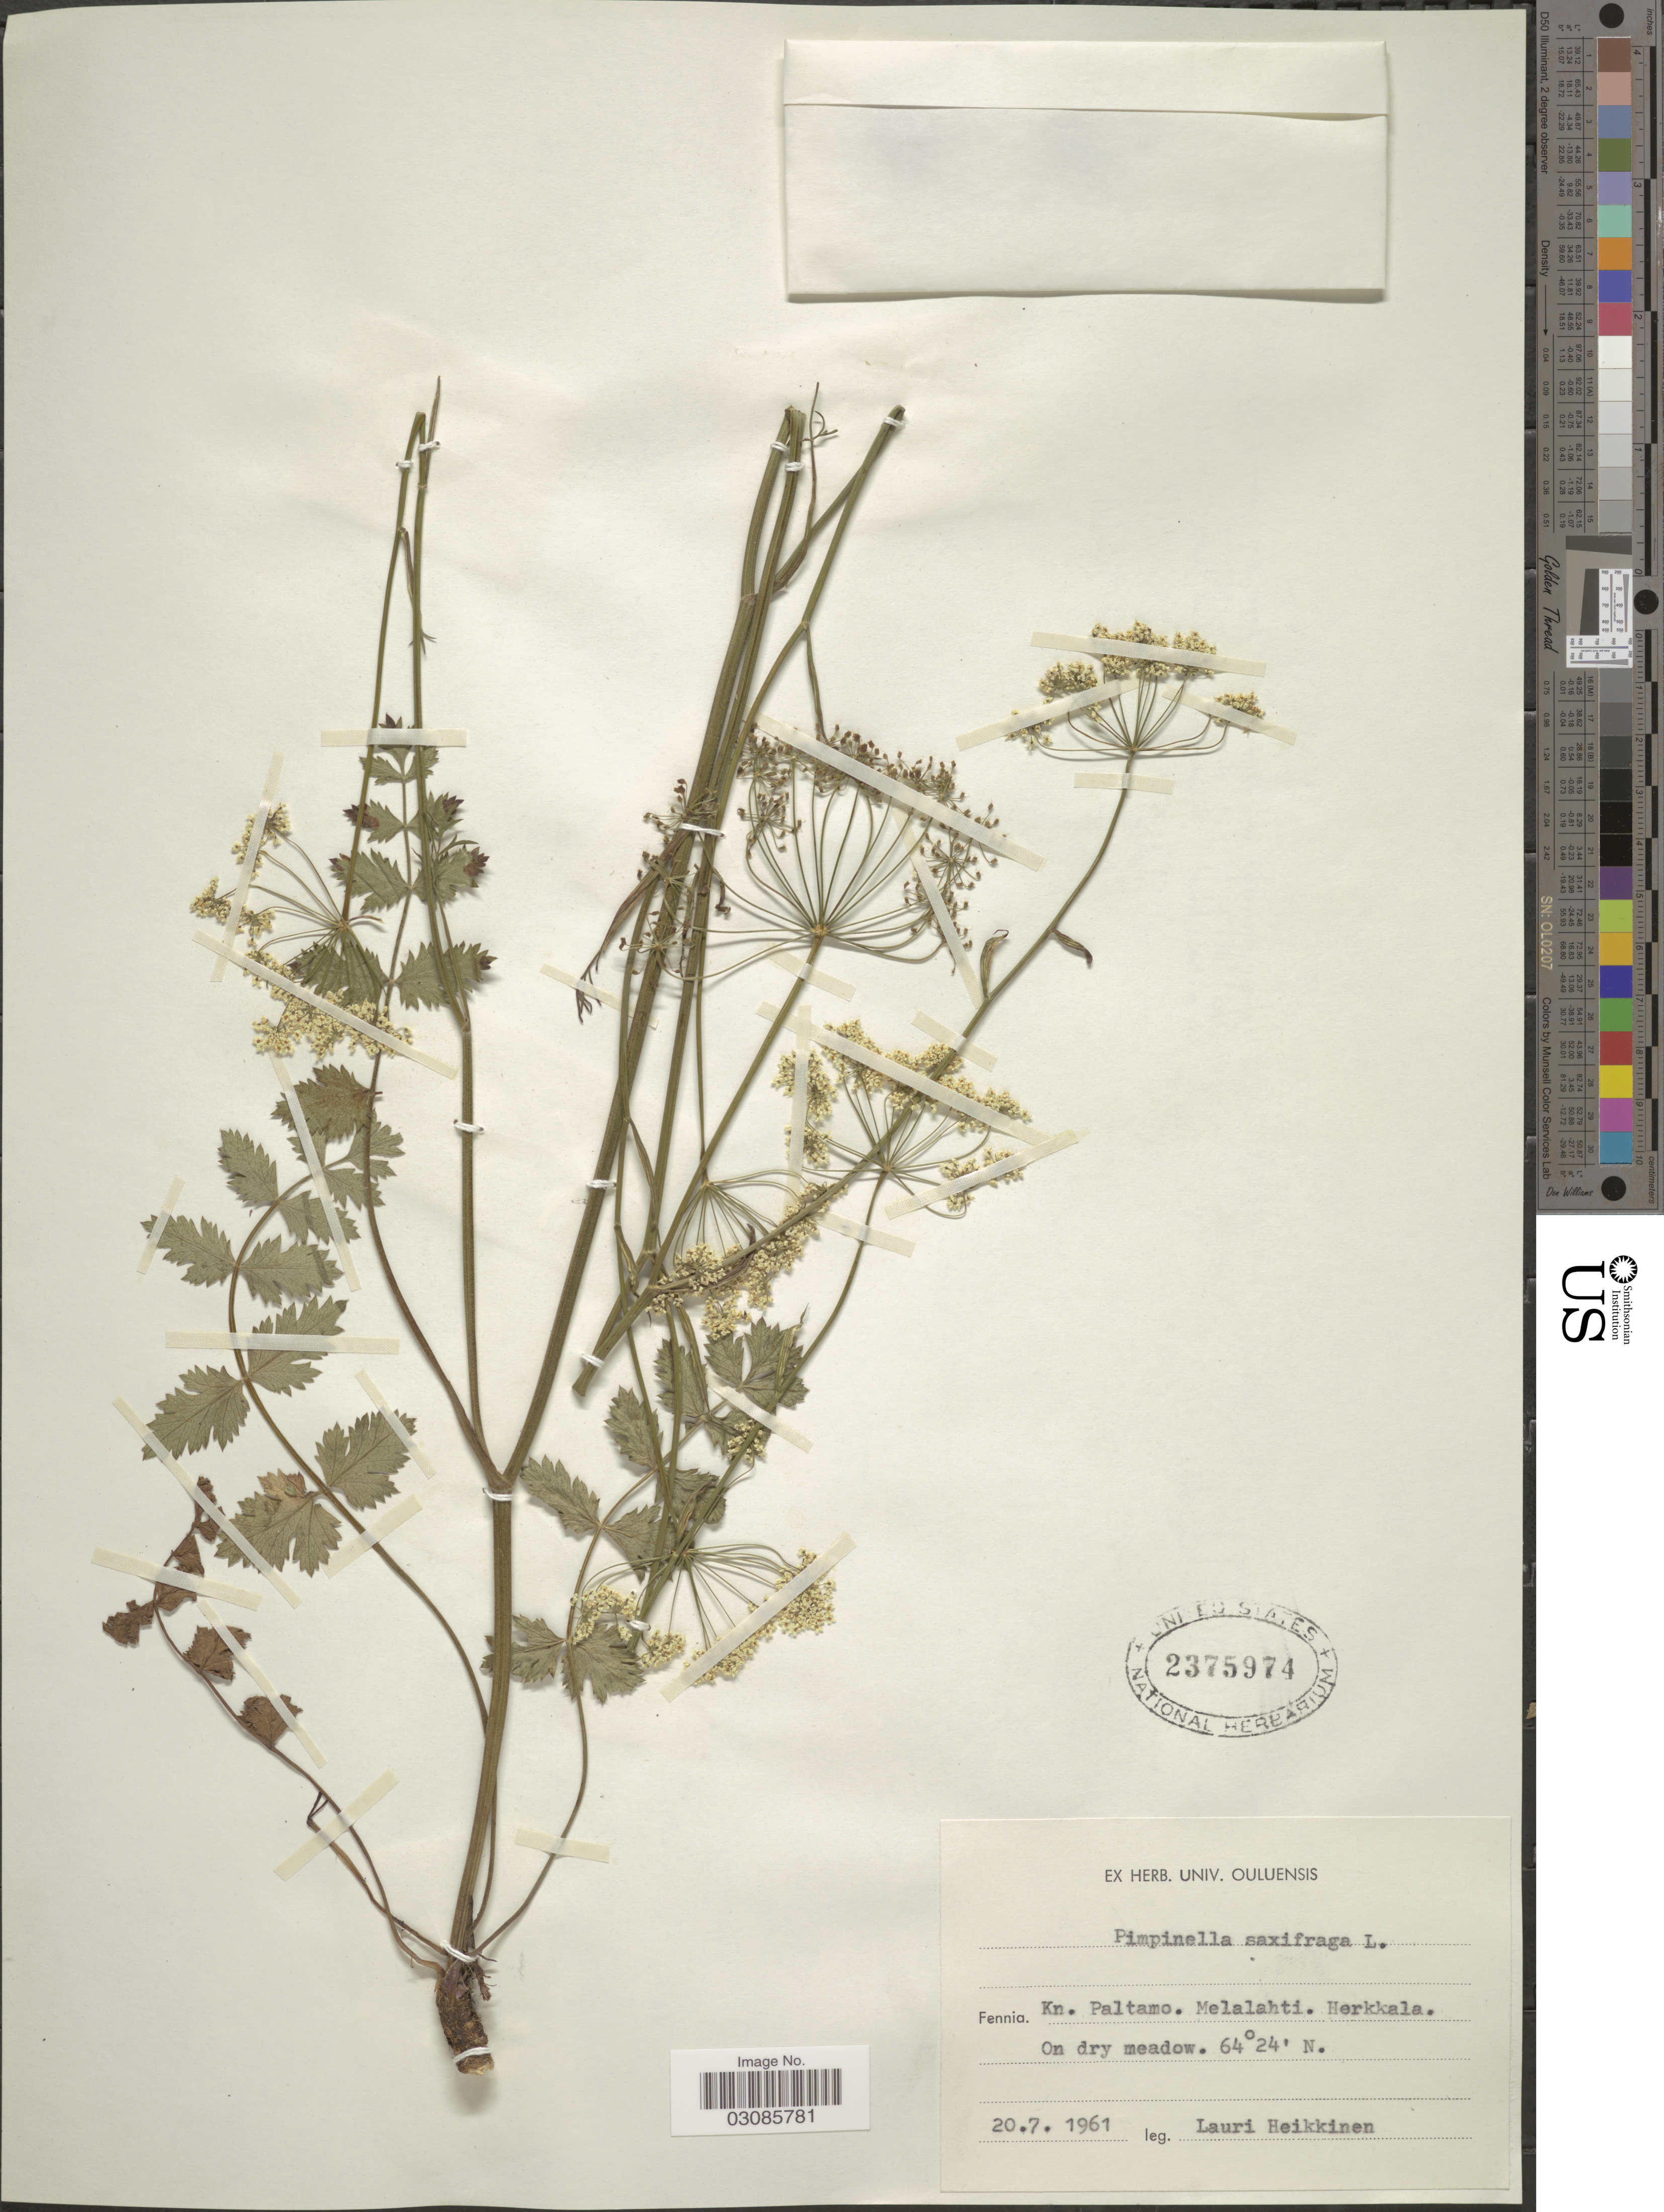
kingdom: Plantae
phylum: Tracheophyta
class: Magnoliopsida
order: Apiales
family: Apiaceae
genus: Pimpinella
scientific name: Pimpinella saxifraga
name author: L.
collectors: L. Heikkinen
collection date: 1961-07-20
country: Finland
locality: Kn. Paltamo. Melalahti. Herkkala.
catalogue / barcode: US 2375974